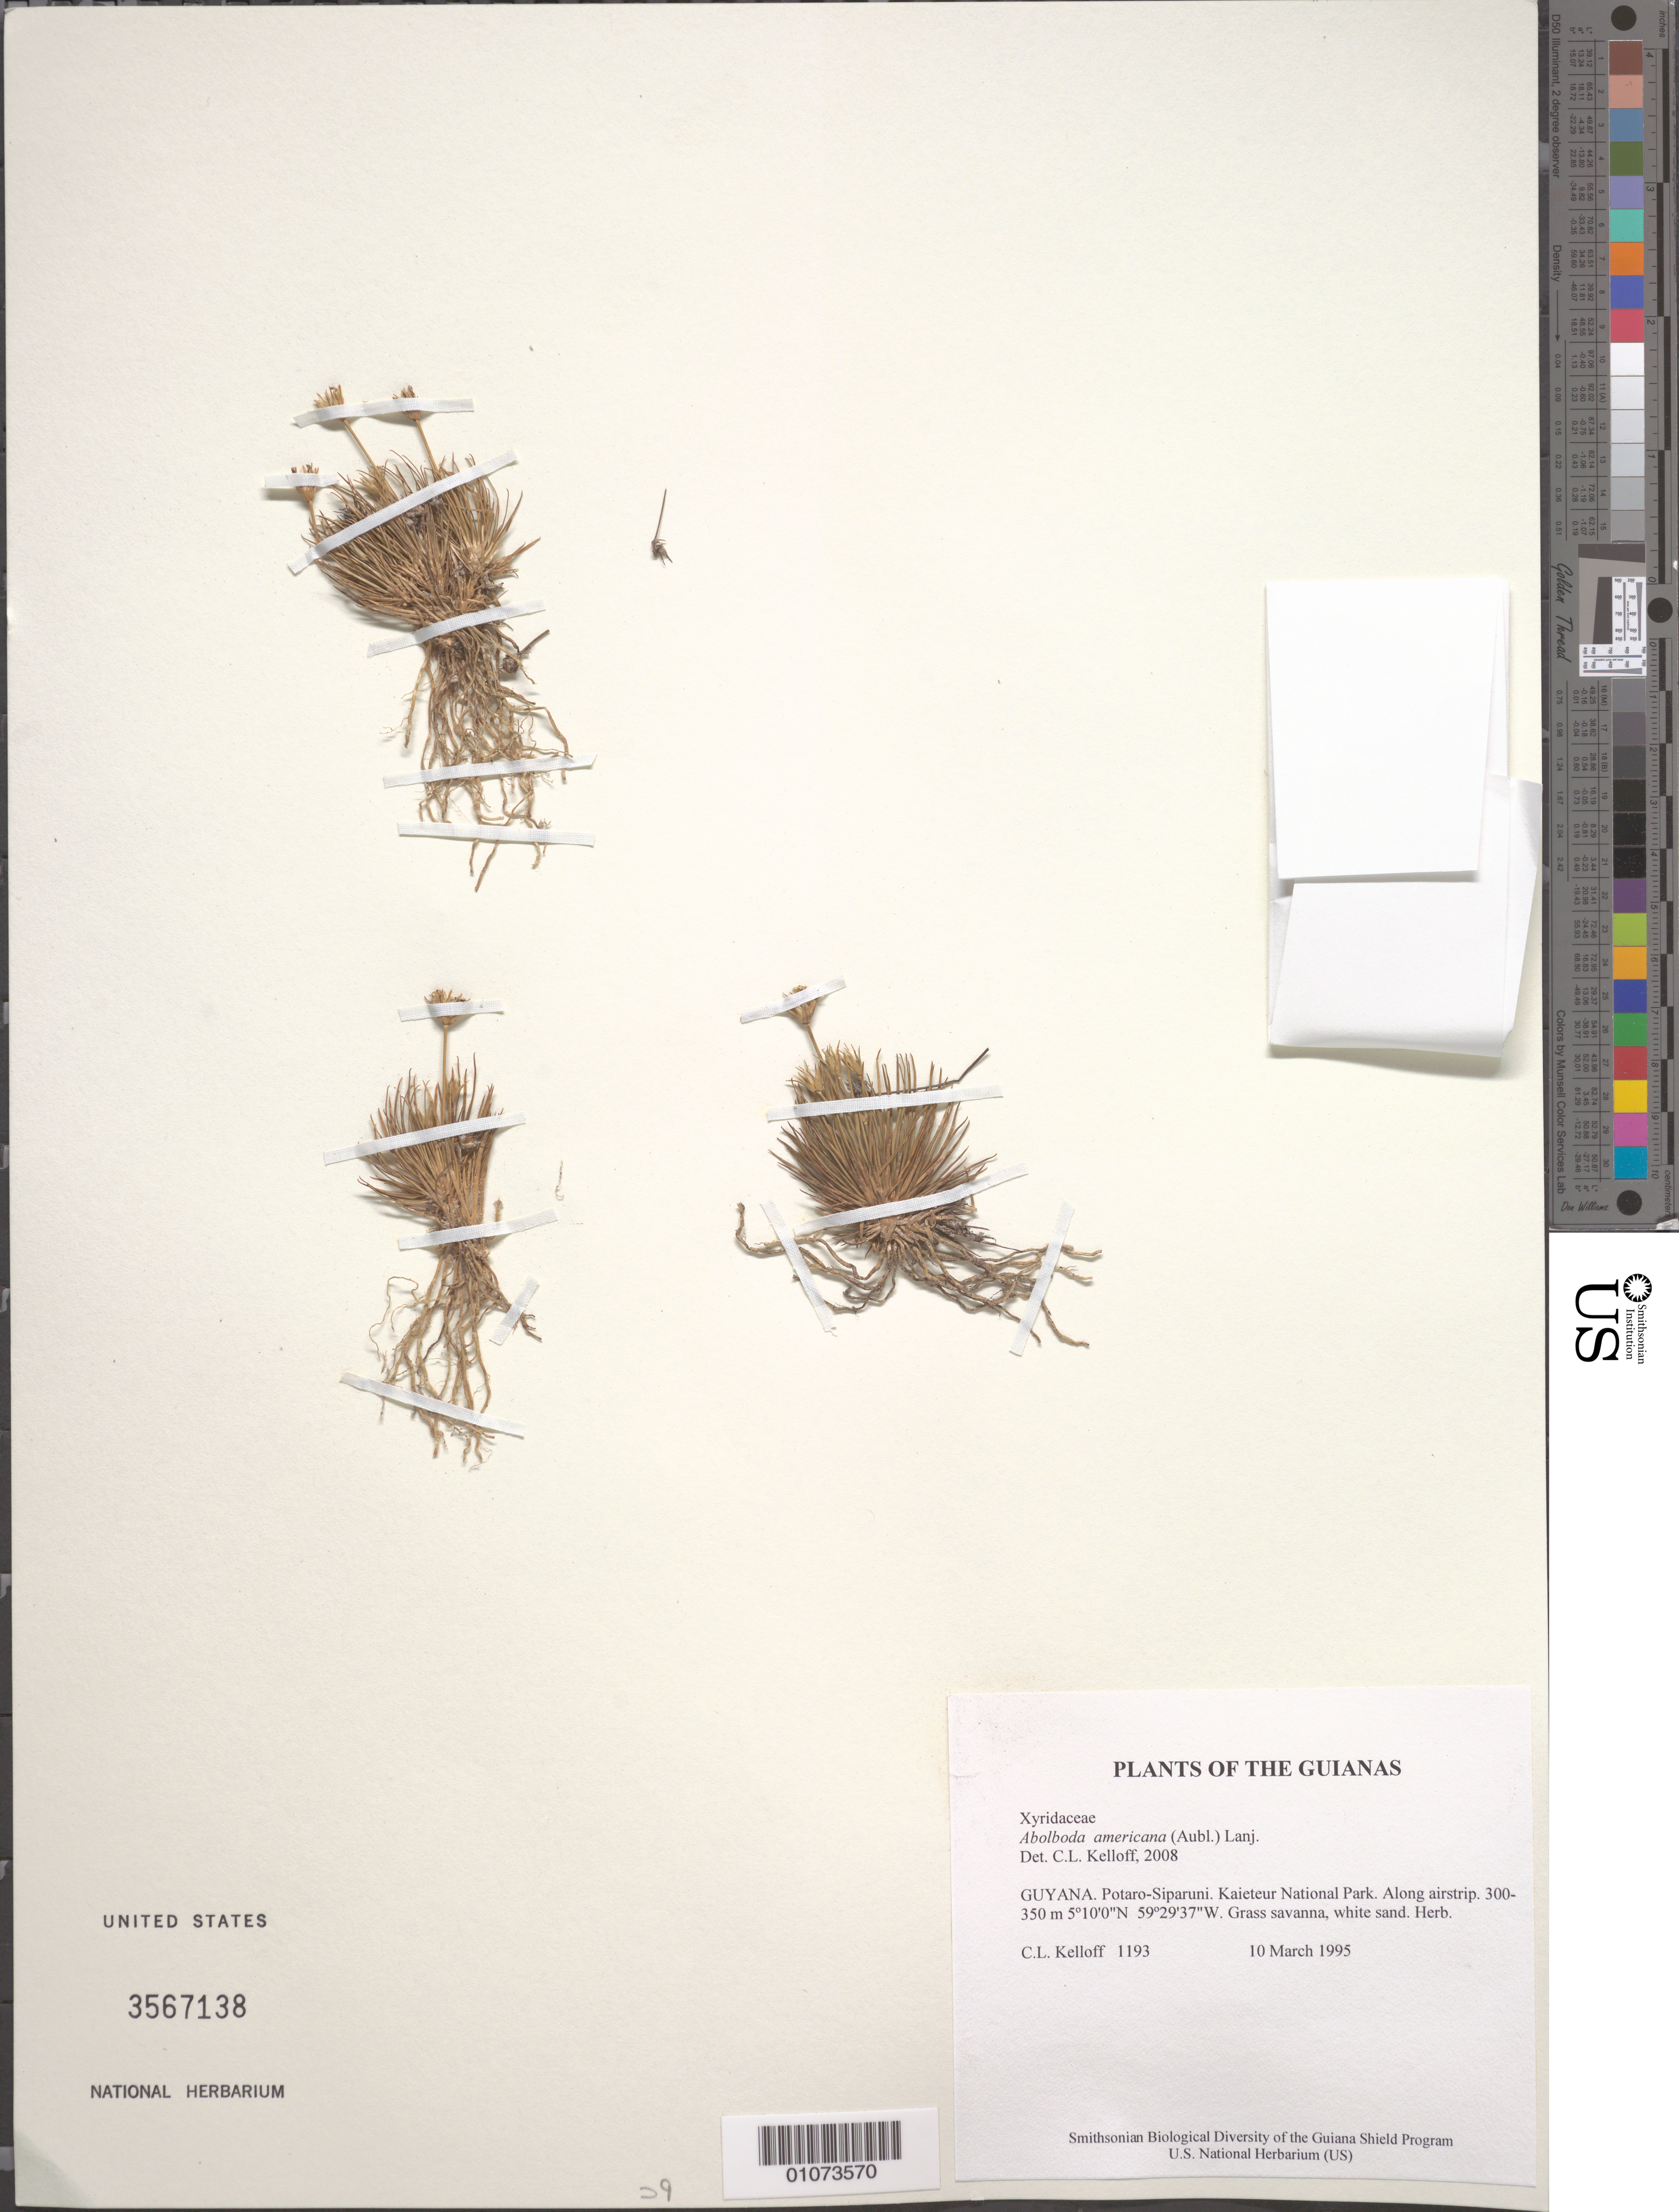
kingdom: Plantae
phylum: Tracheophyta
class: Liliopsida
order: Poales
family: Xyridaceae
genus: Abolboda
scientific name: Abolboda americana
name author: (Aubl.) Lanj.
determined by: Kelloff, Carol L., (US), Smithsonian Institution - National Museum of Natural History (UNITED STATES)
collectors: C. L. Kelloff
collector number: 1193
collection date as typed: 10 March 1995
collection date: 1995-03-10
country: Guyana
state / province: Potaro-Siparuni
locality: Kaieteur National Park. Along airstrip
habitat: Grass savanna, white sand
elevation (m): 300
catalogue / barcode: US 3567138